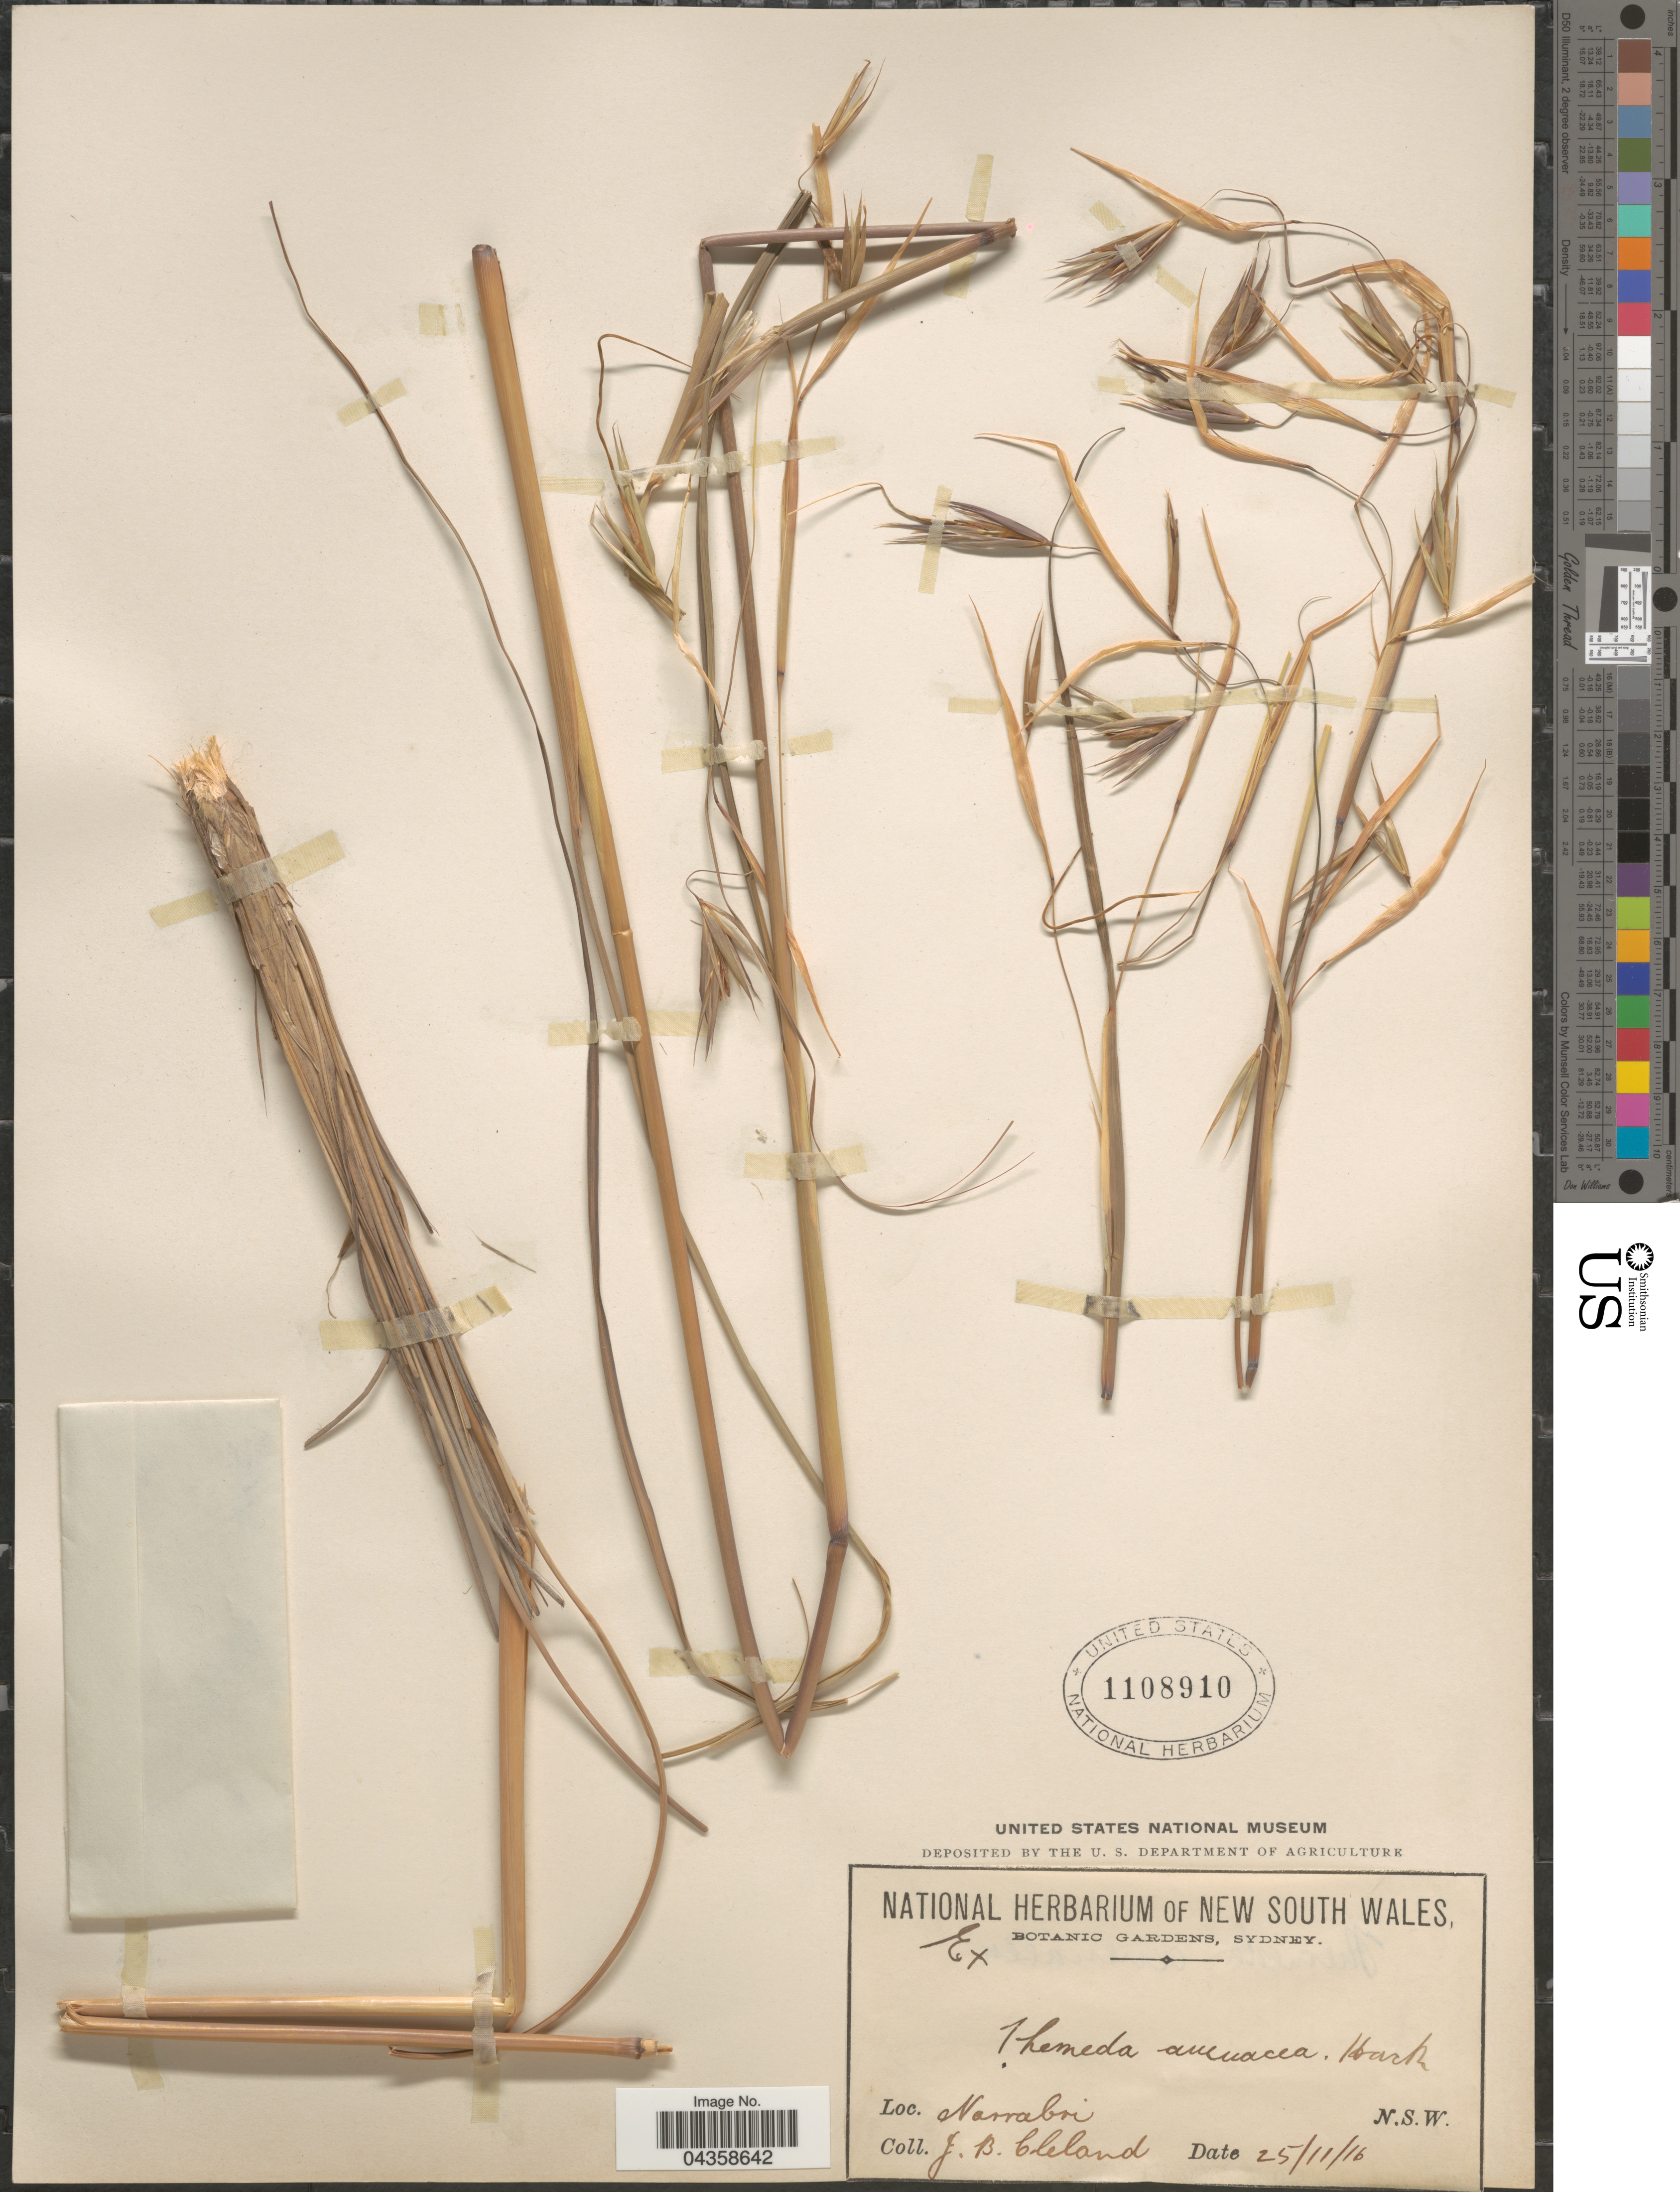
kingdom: Plantae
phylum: Tracheophyta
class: Liliopsida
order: Poales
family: Poaceae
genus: Themeda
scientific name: Themeda avenacea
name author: (F. Muell.) Durand & B.D. Jacks.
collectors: J. Cleland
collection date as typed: Transcribed d/m/y: 25/11/16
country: Australia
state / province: New South Wales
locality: Narrabri.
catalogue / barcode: US 1108910